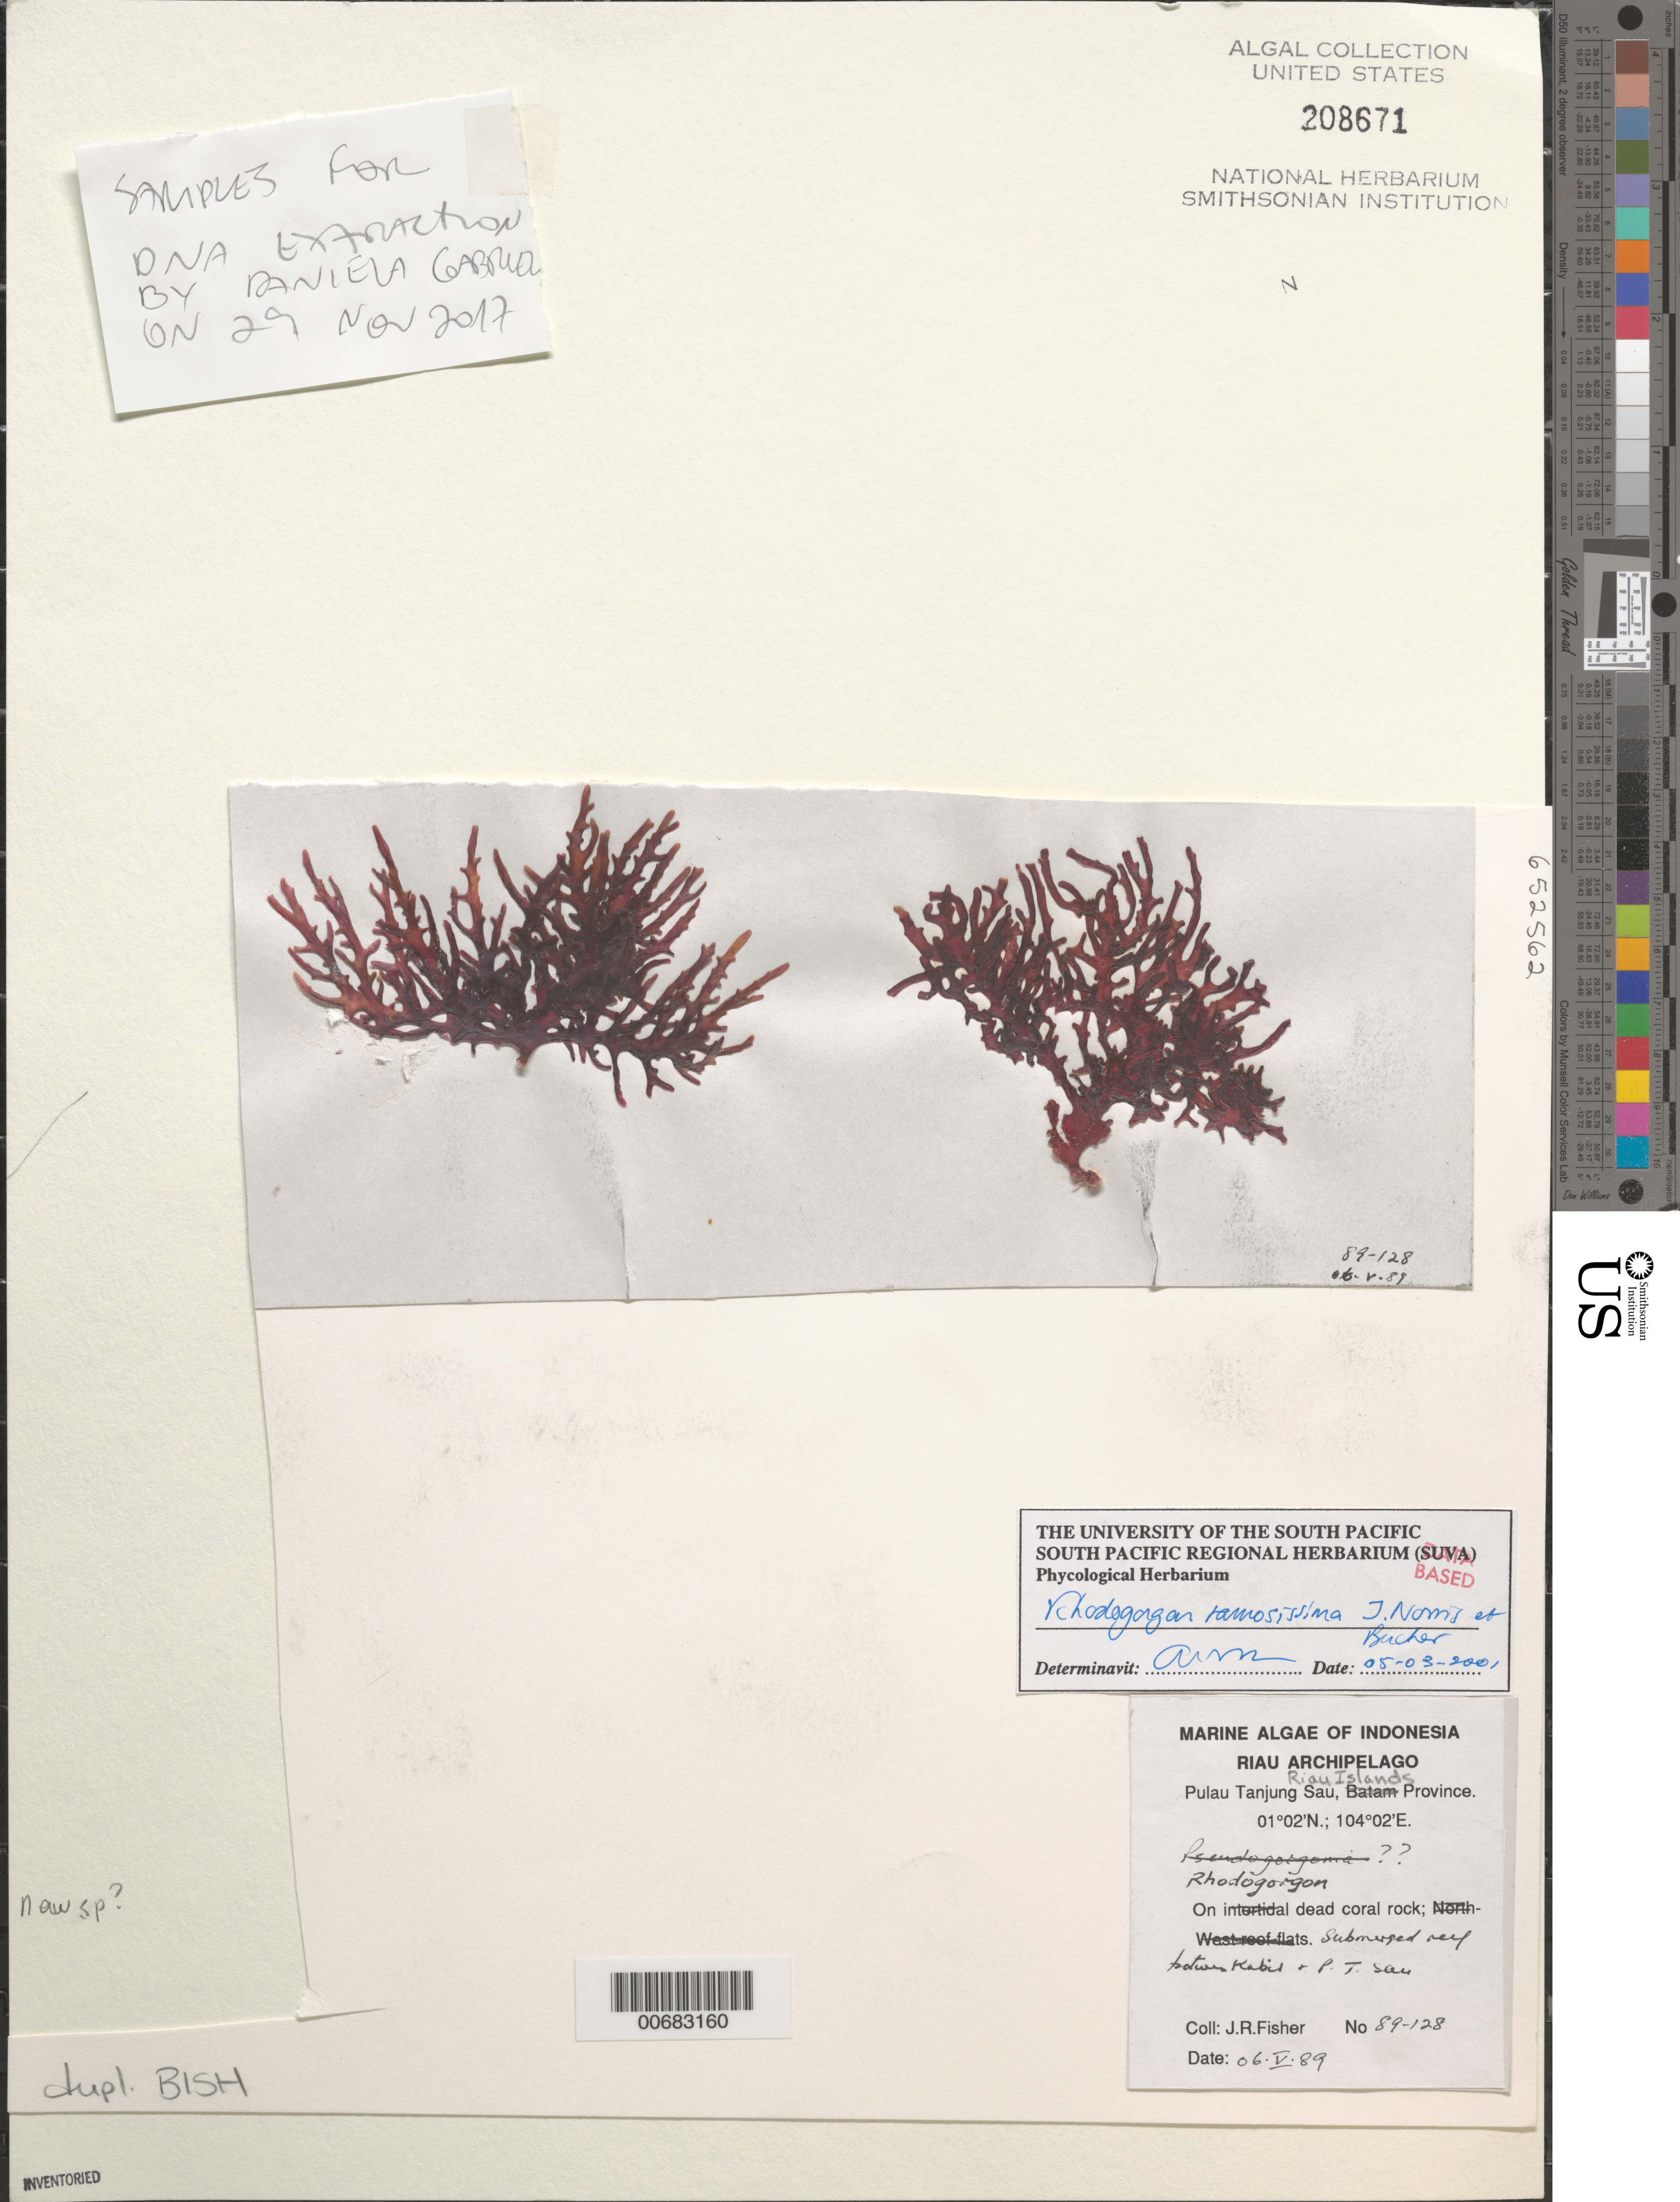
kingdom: Plantae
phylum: Rhodophyta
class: Florideophyceae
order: Rhodogorgonales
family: Rhodogorgonaceae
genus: Rhodogorgon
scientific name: Rhodogorgon ramosissima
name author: J.N. Norris & K.E. Bucher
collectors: J. Fisher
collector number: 89-128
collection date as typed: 06 May 1989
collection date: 1989-05-06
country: Indonesia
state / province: Sumatra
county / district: Riau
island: Pulau Tanjung Sau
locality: Submerged reef between Kabil and Pulau Tanjung Sau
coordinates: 01 02' N., 104 02' E.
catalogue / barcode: US 208671